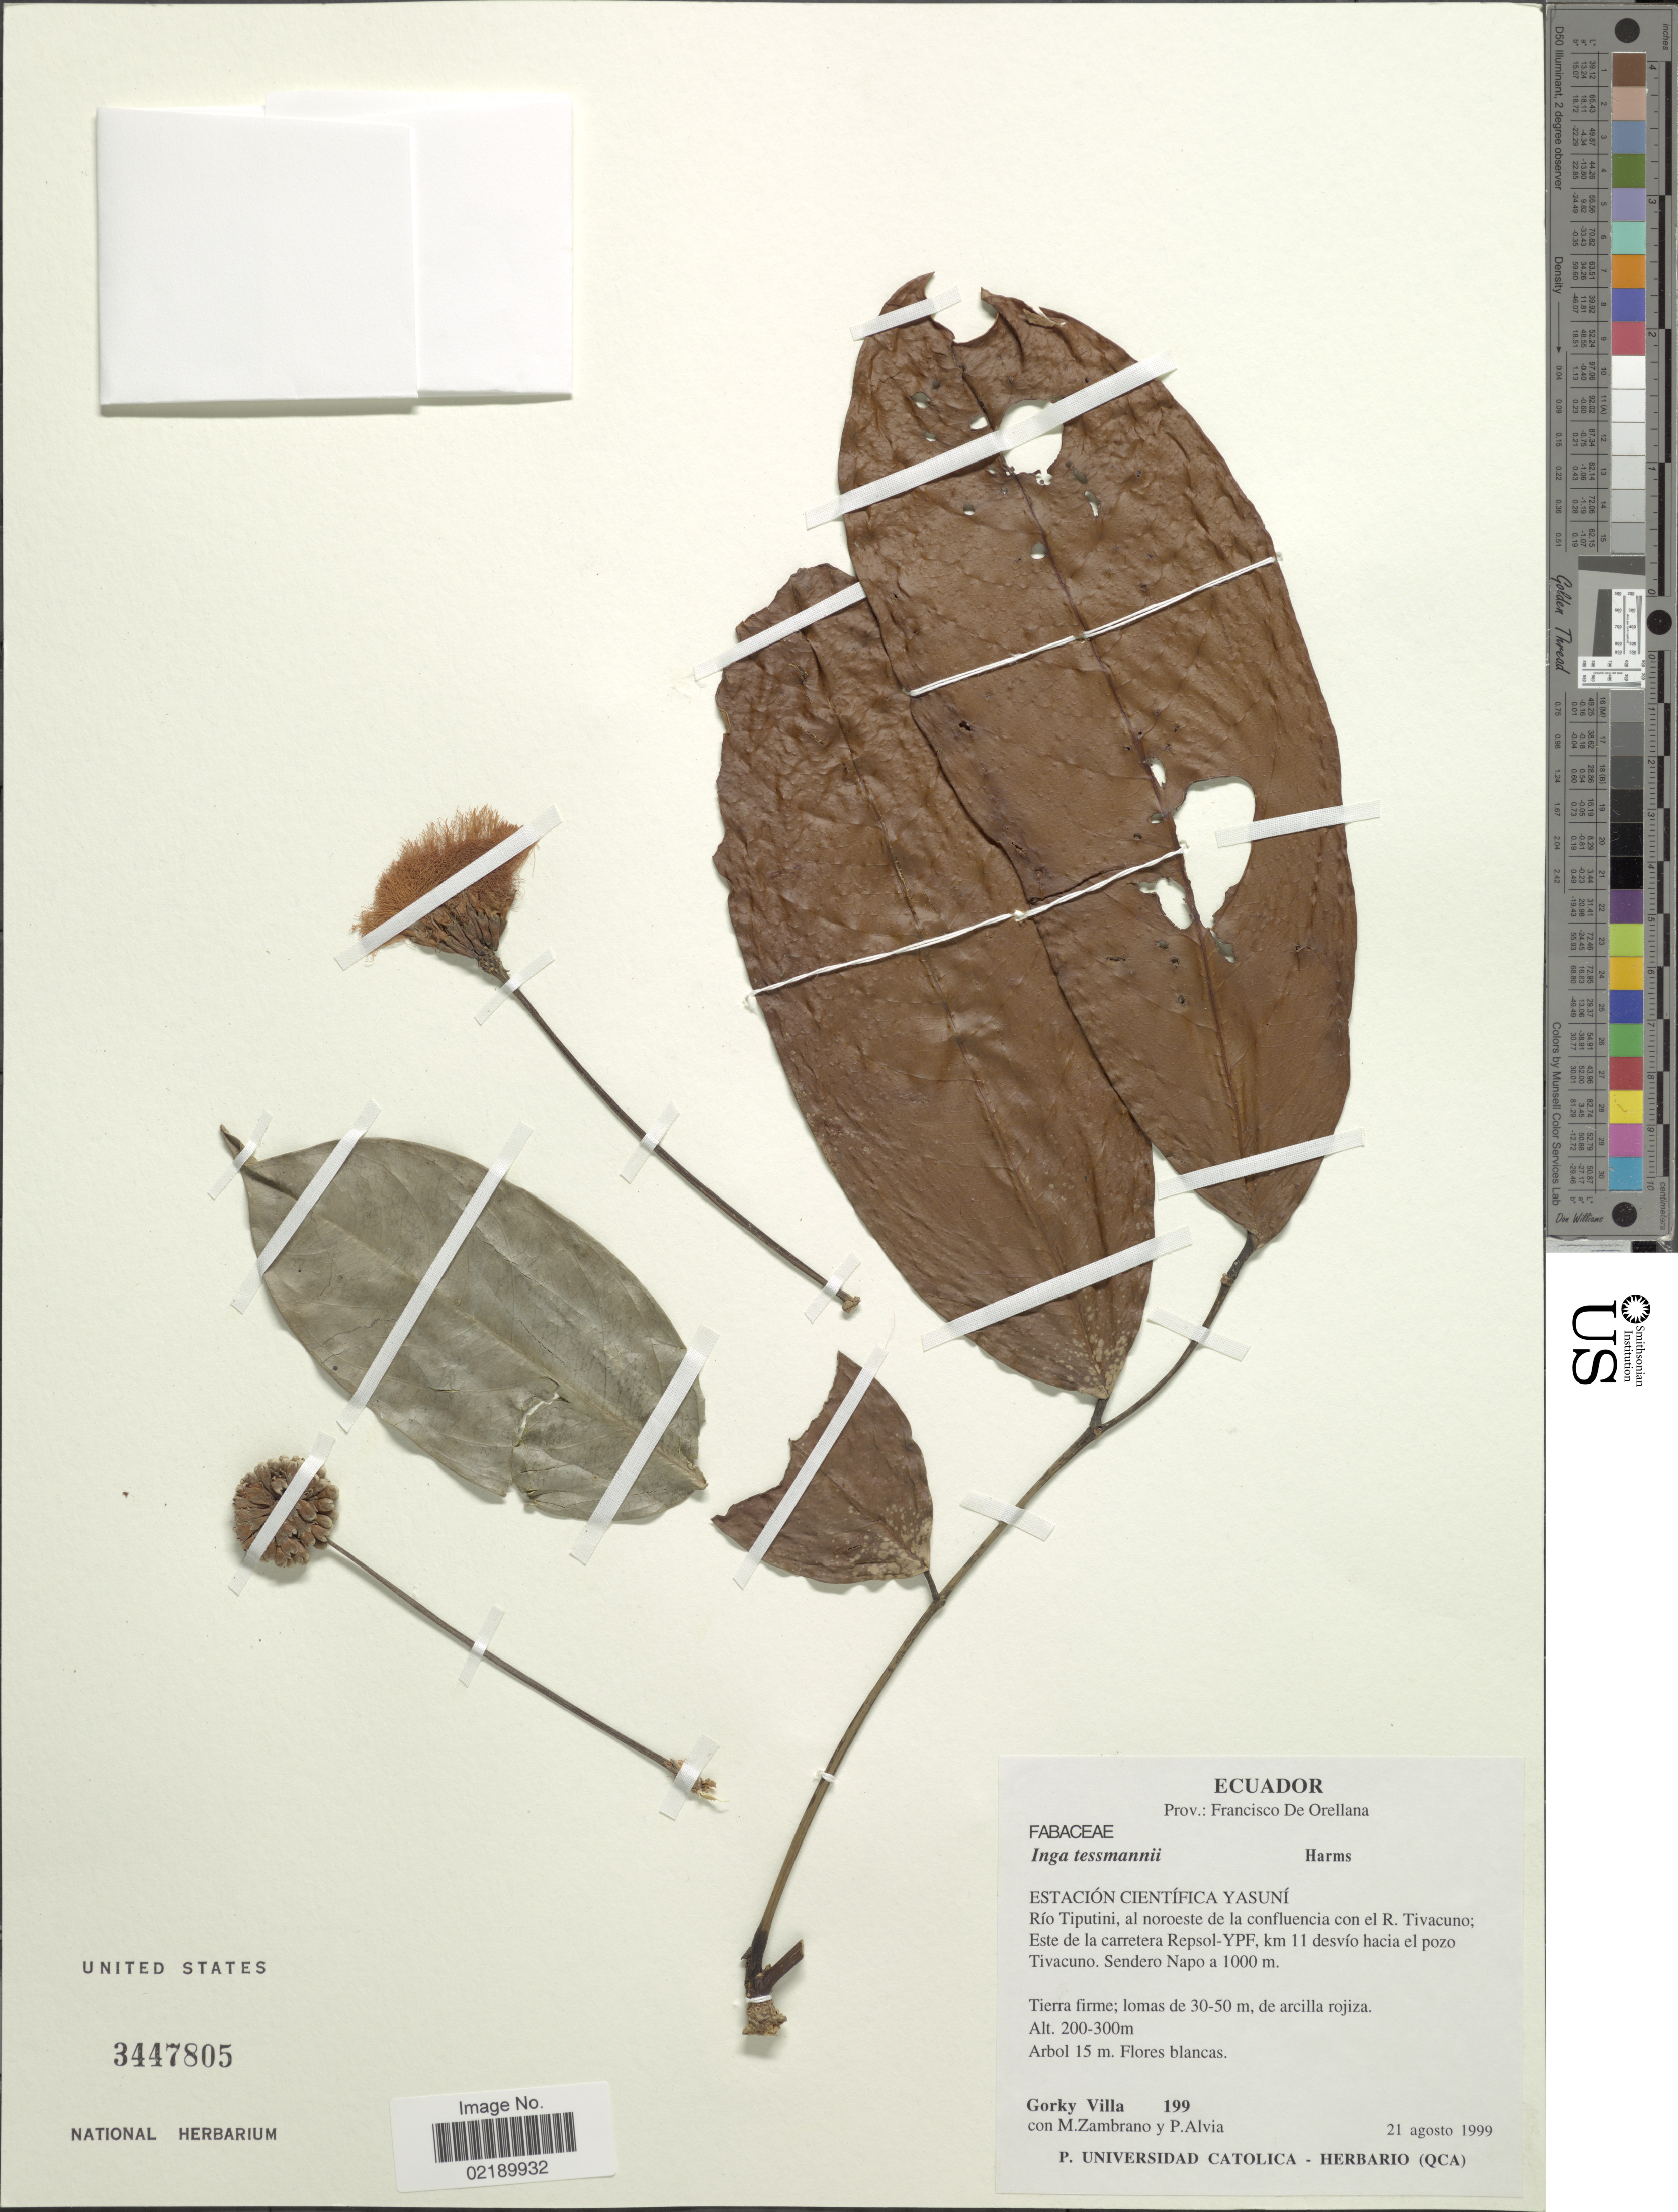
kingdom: Plantae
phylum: Tracheophyta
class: Magnoliopsida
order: Fabales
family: Fabaceae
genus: Inga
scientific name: Inga tessmannii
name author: Harms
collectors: G. Villa, M. Zambrano & P. Alvia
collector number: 199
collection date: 1999-08-21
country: Ecuador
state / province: Orellana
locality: Prov. Francisco de Orellana, Estacion Cientifica Yasuni, Rio Tiputini, al noroeste de la confluencia con el R. Tivacuno, este de la carretera Repsol-YPF, km 11 desvio hacia el pozo Tivacuno, Sendero Napo a 1000 m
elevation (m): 200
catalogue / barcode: US 3447805